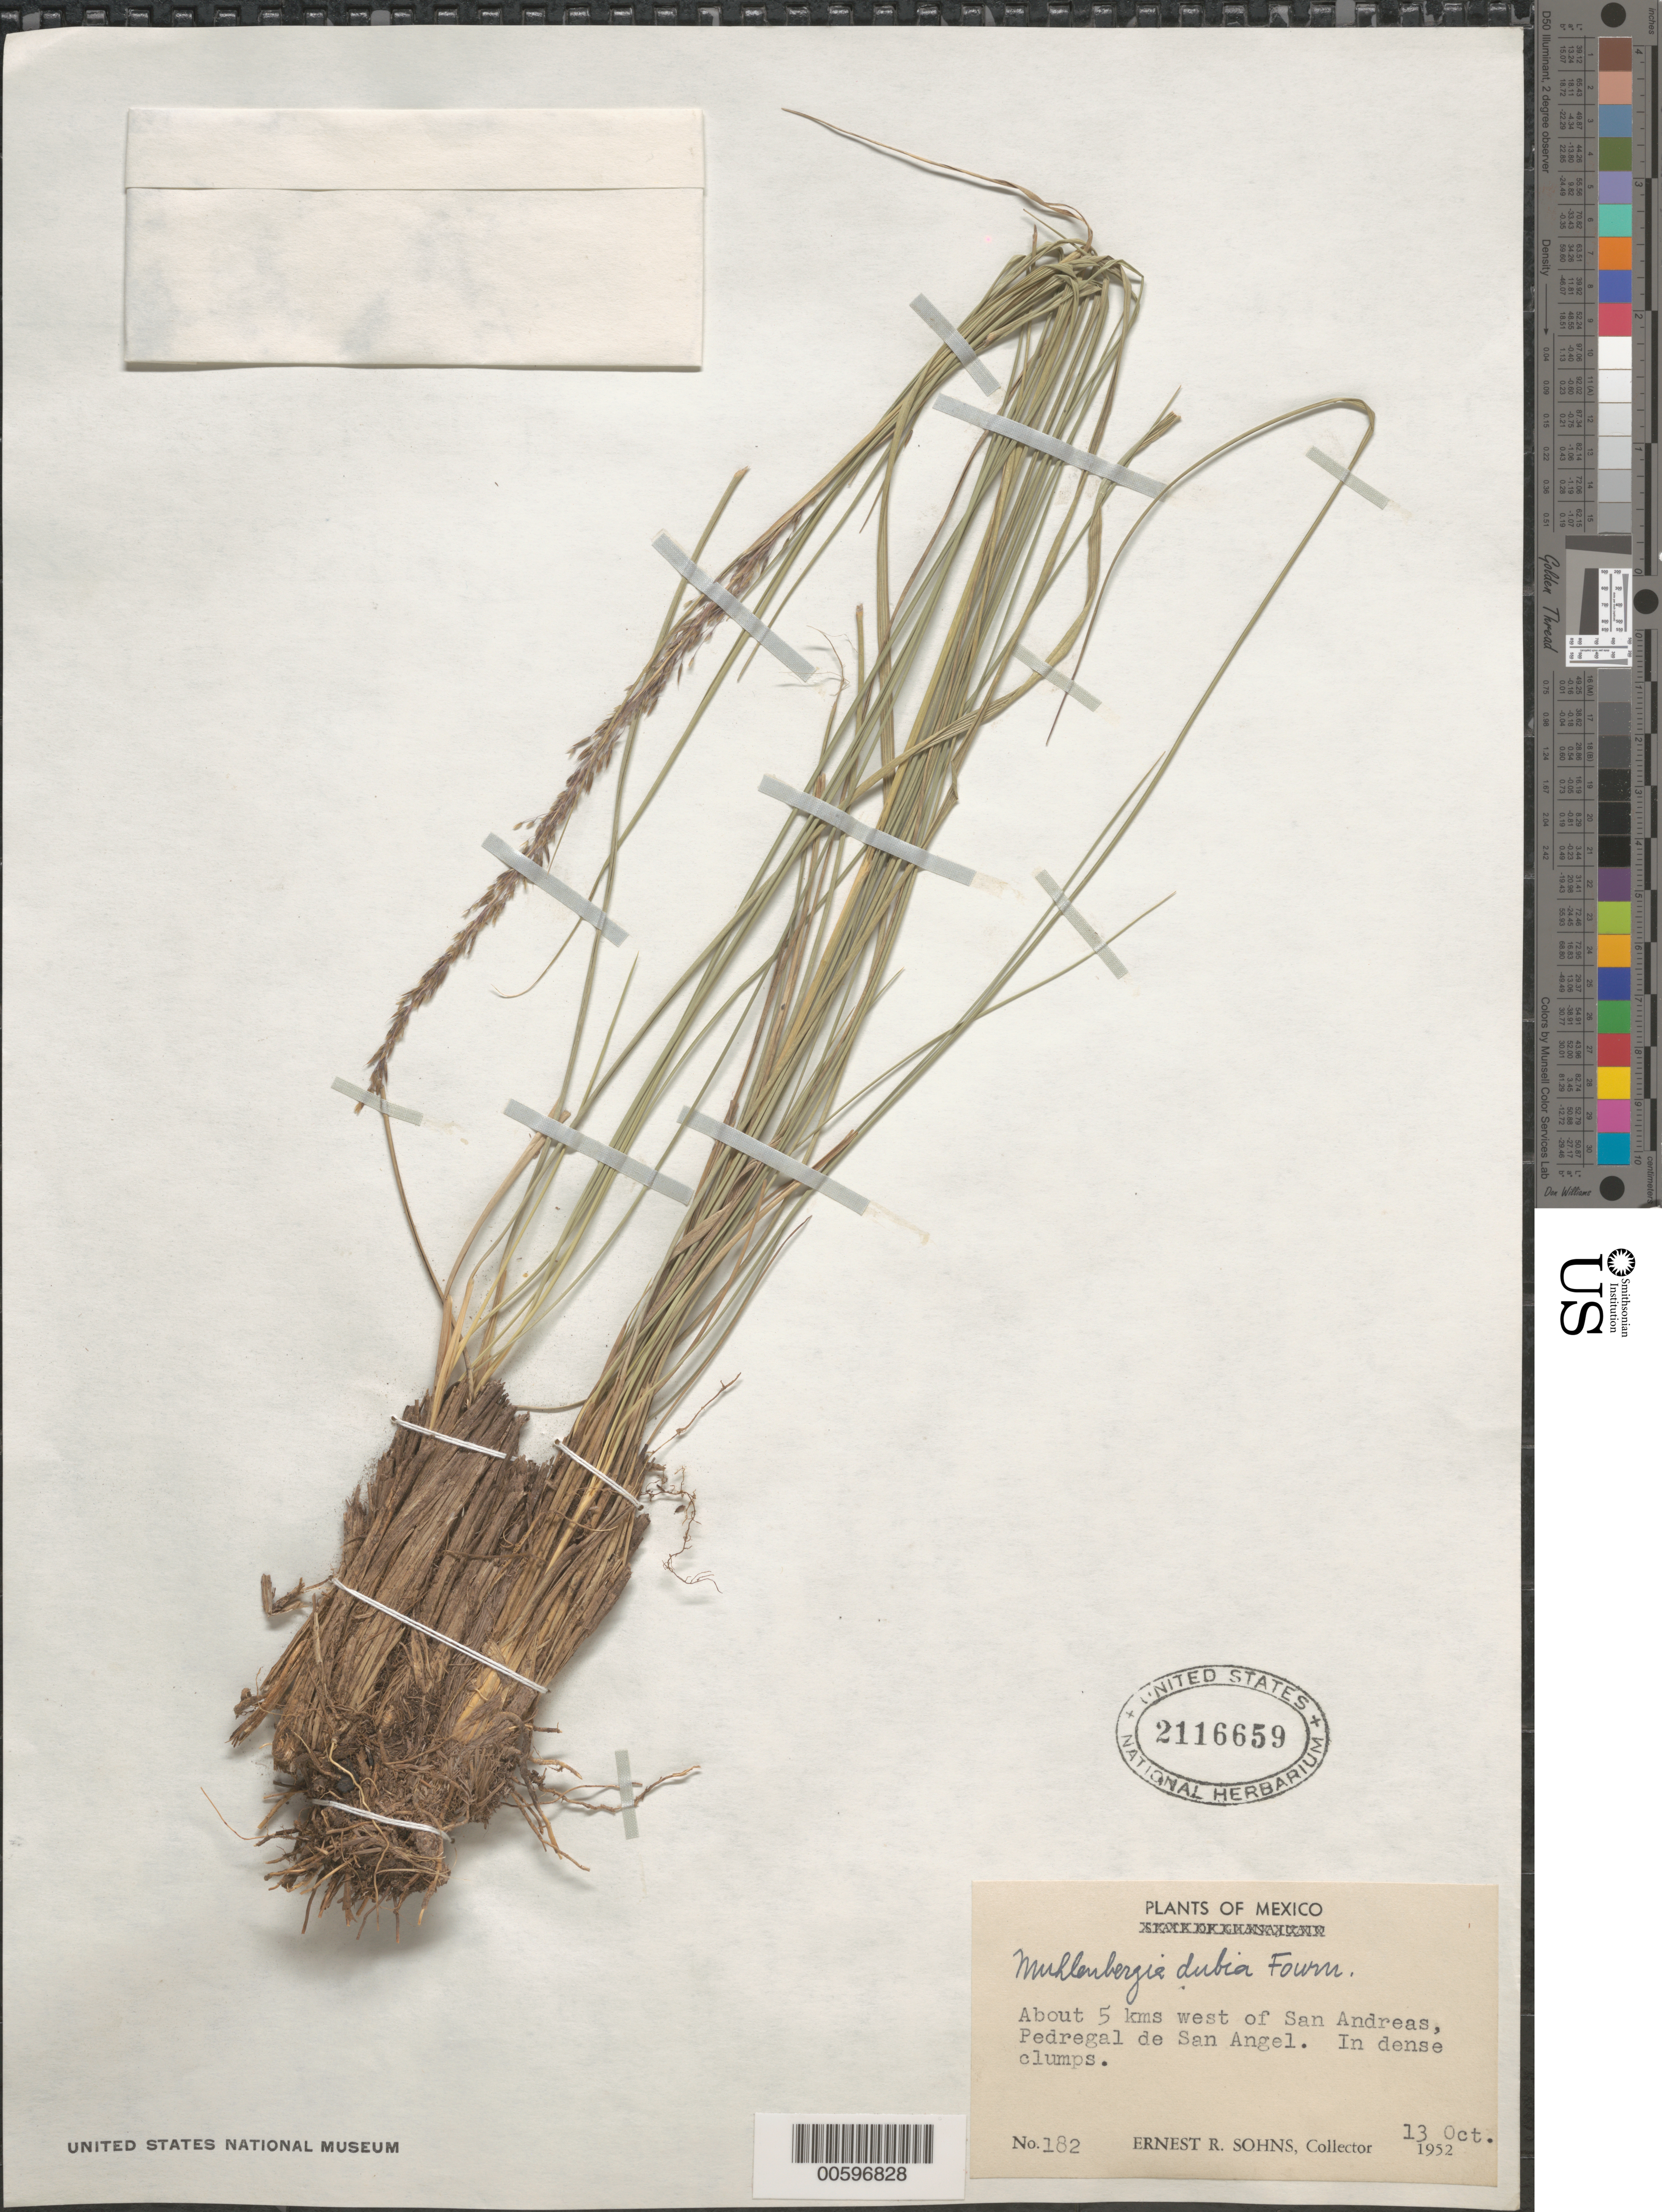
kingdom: Plantae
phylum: Tracheophyta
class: Liliopsida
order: Poales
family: Poaceae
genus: Muhlenbergia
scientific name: Muhlenbergia dubia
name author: E. Fourn.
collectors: E. R. Sohns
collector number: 182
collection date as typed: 13 Oct 1952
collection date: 1952-10-13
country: Mexico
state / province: Distrito Federal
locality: Ca 5 km W of San Andreas, Pedregal de San Angel.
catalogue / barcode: US 2116659